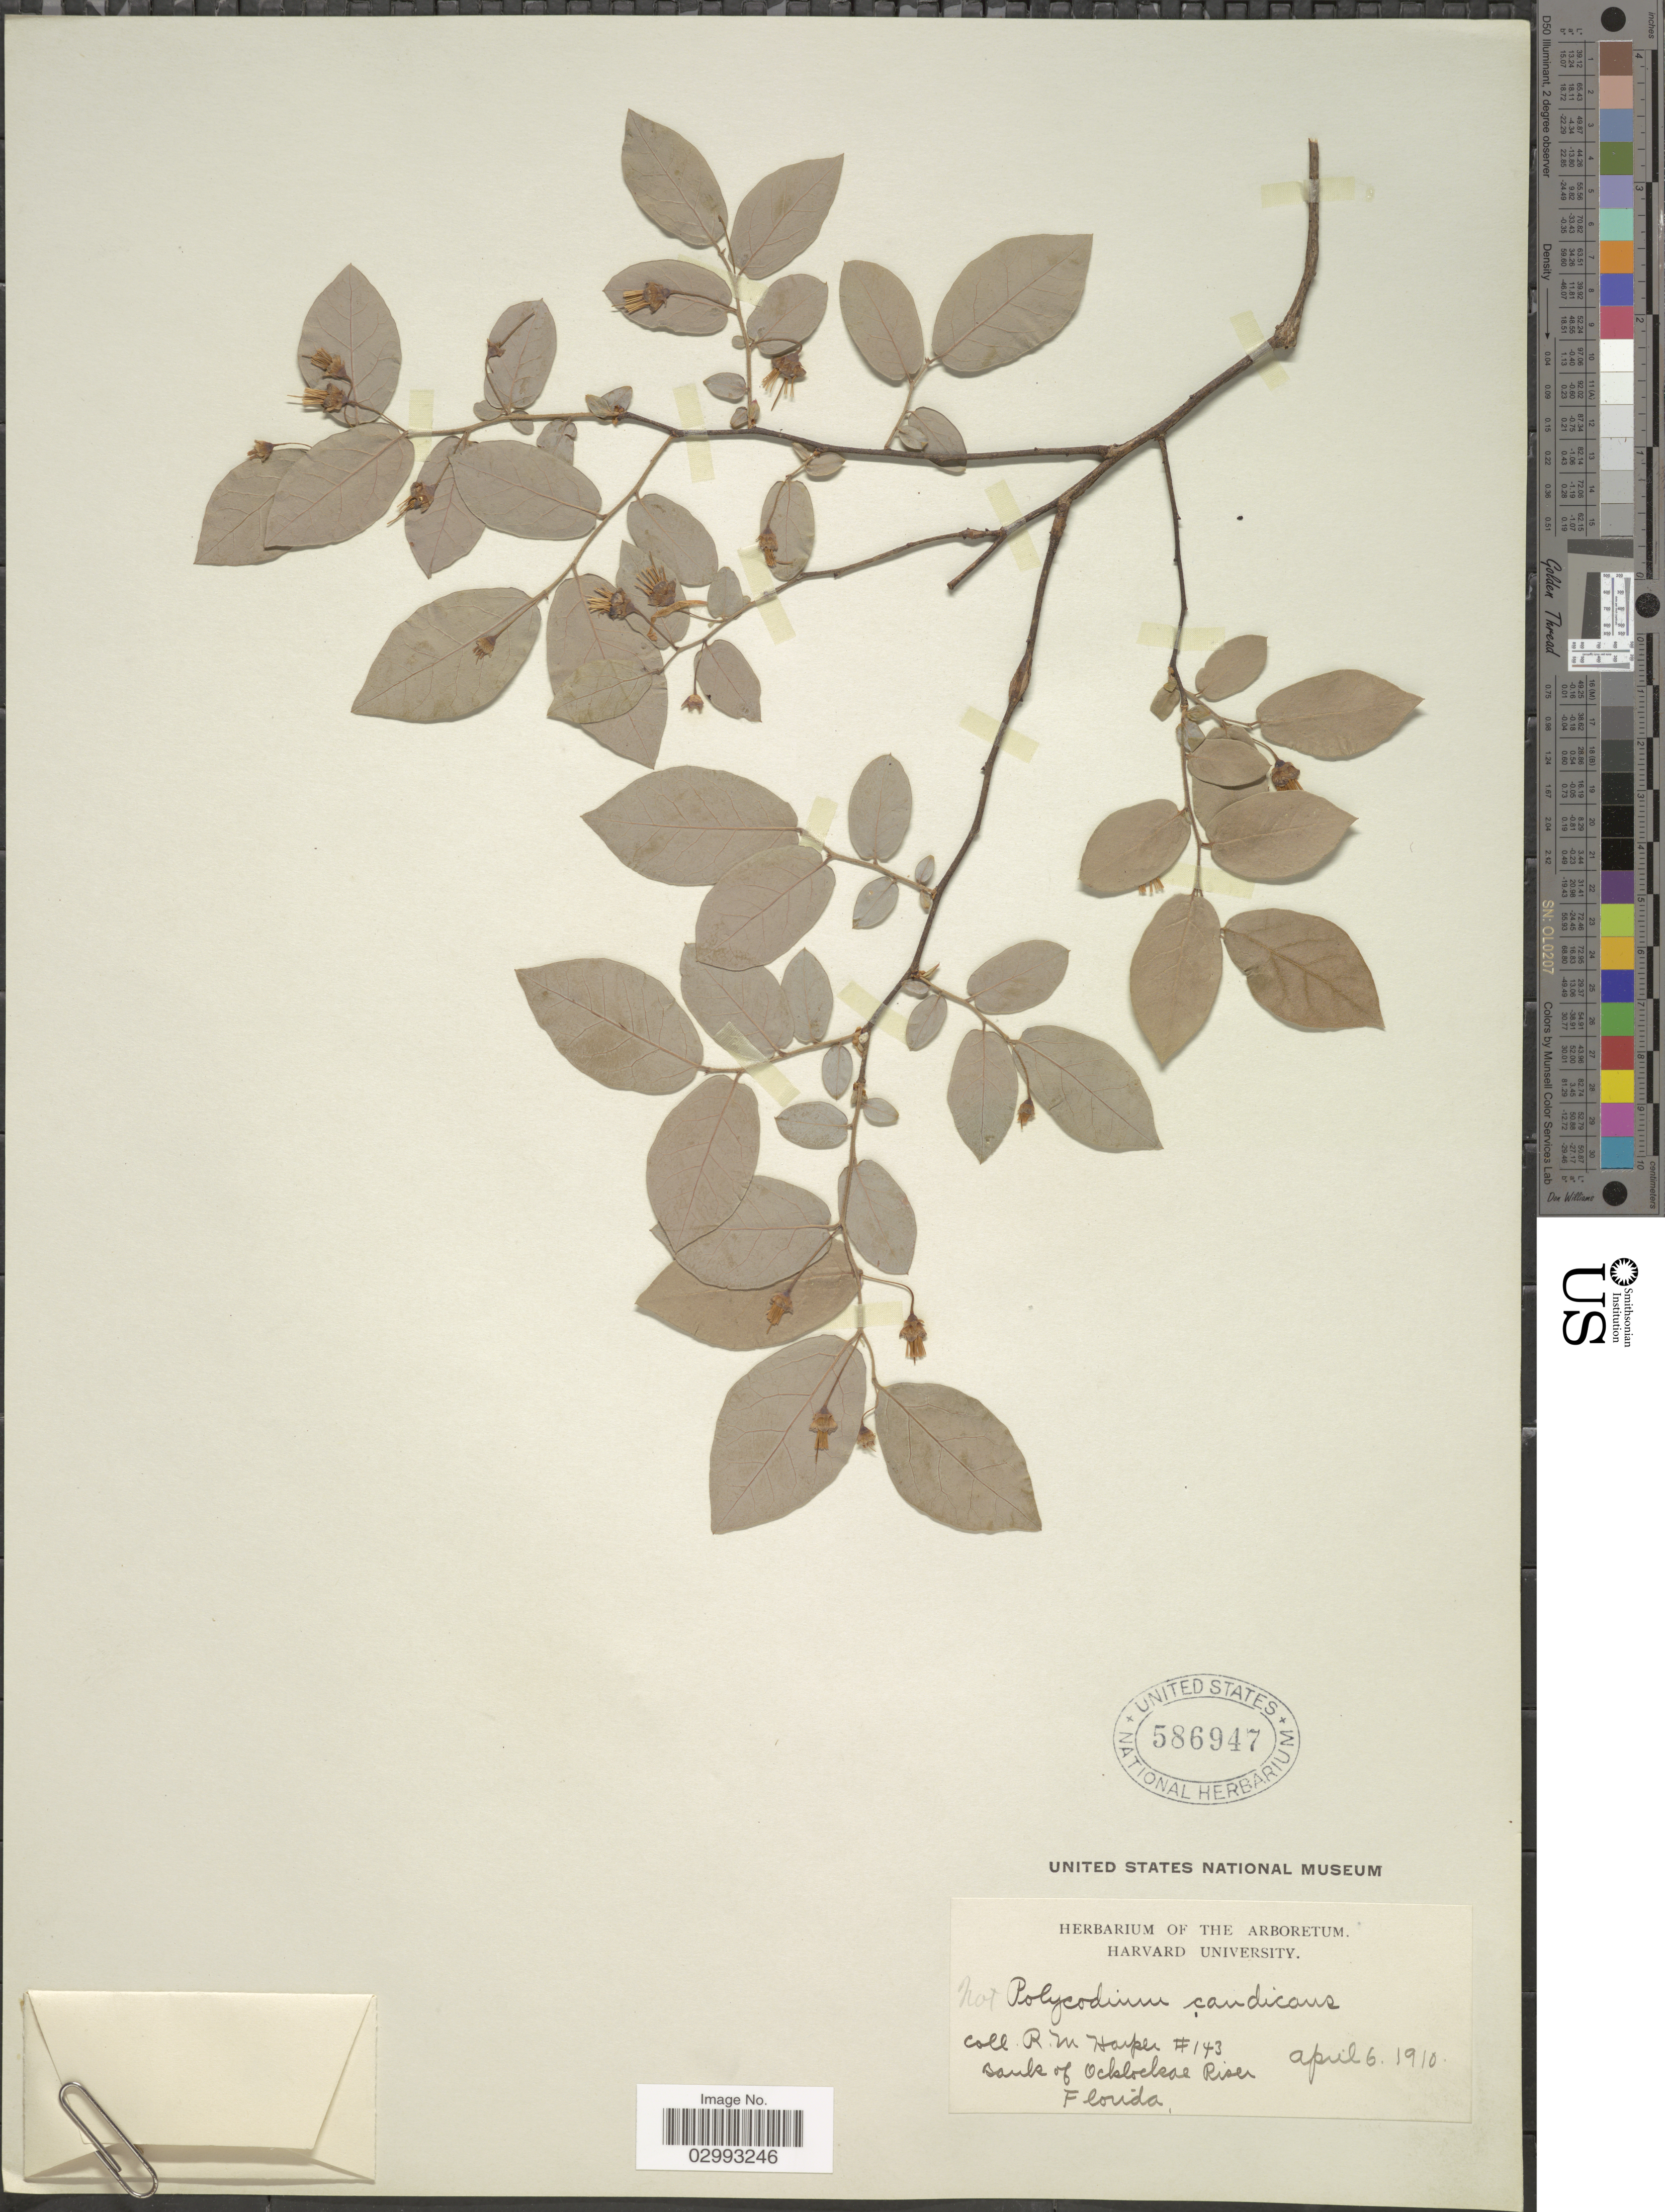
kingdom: Plantae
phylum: Tracheophyta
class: Magnoliopsida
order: Ericales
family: Ericaceae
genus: Polycodium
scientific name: Polycodium revolutum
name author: (Greene) Greene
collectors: R. Harper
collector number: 143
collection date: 1910-04-06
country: United States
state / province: Florida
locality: Bank of Ochlocknee River.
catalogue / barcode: US 586947